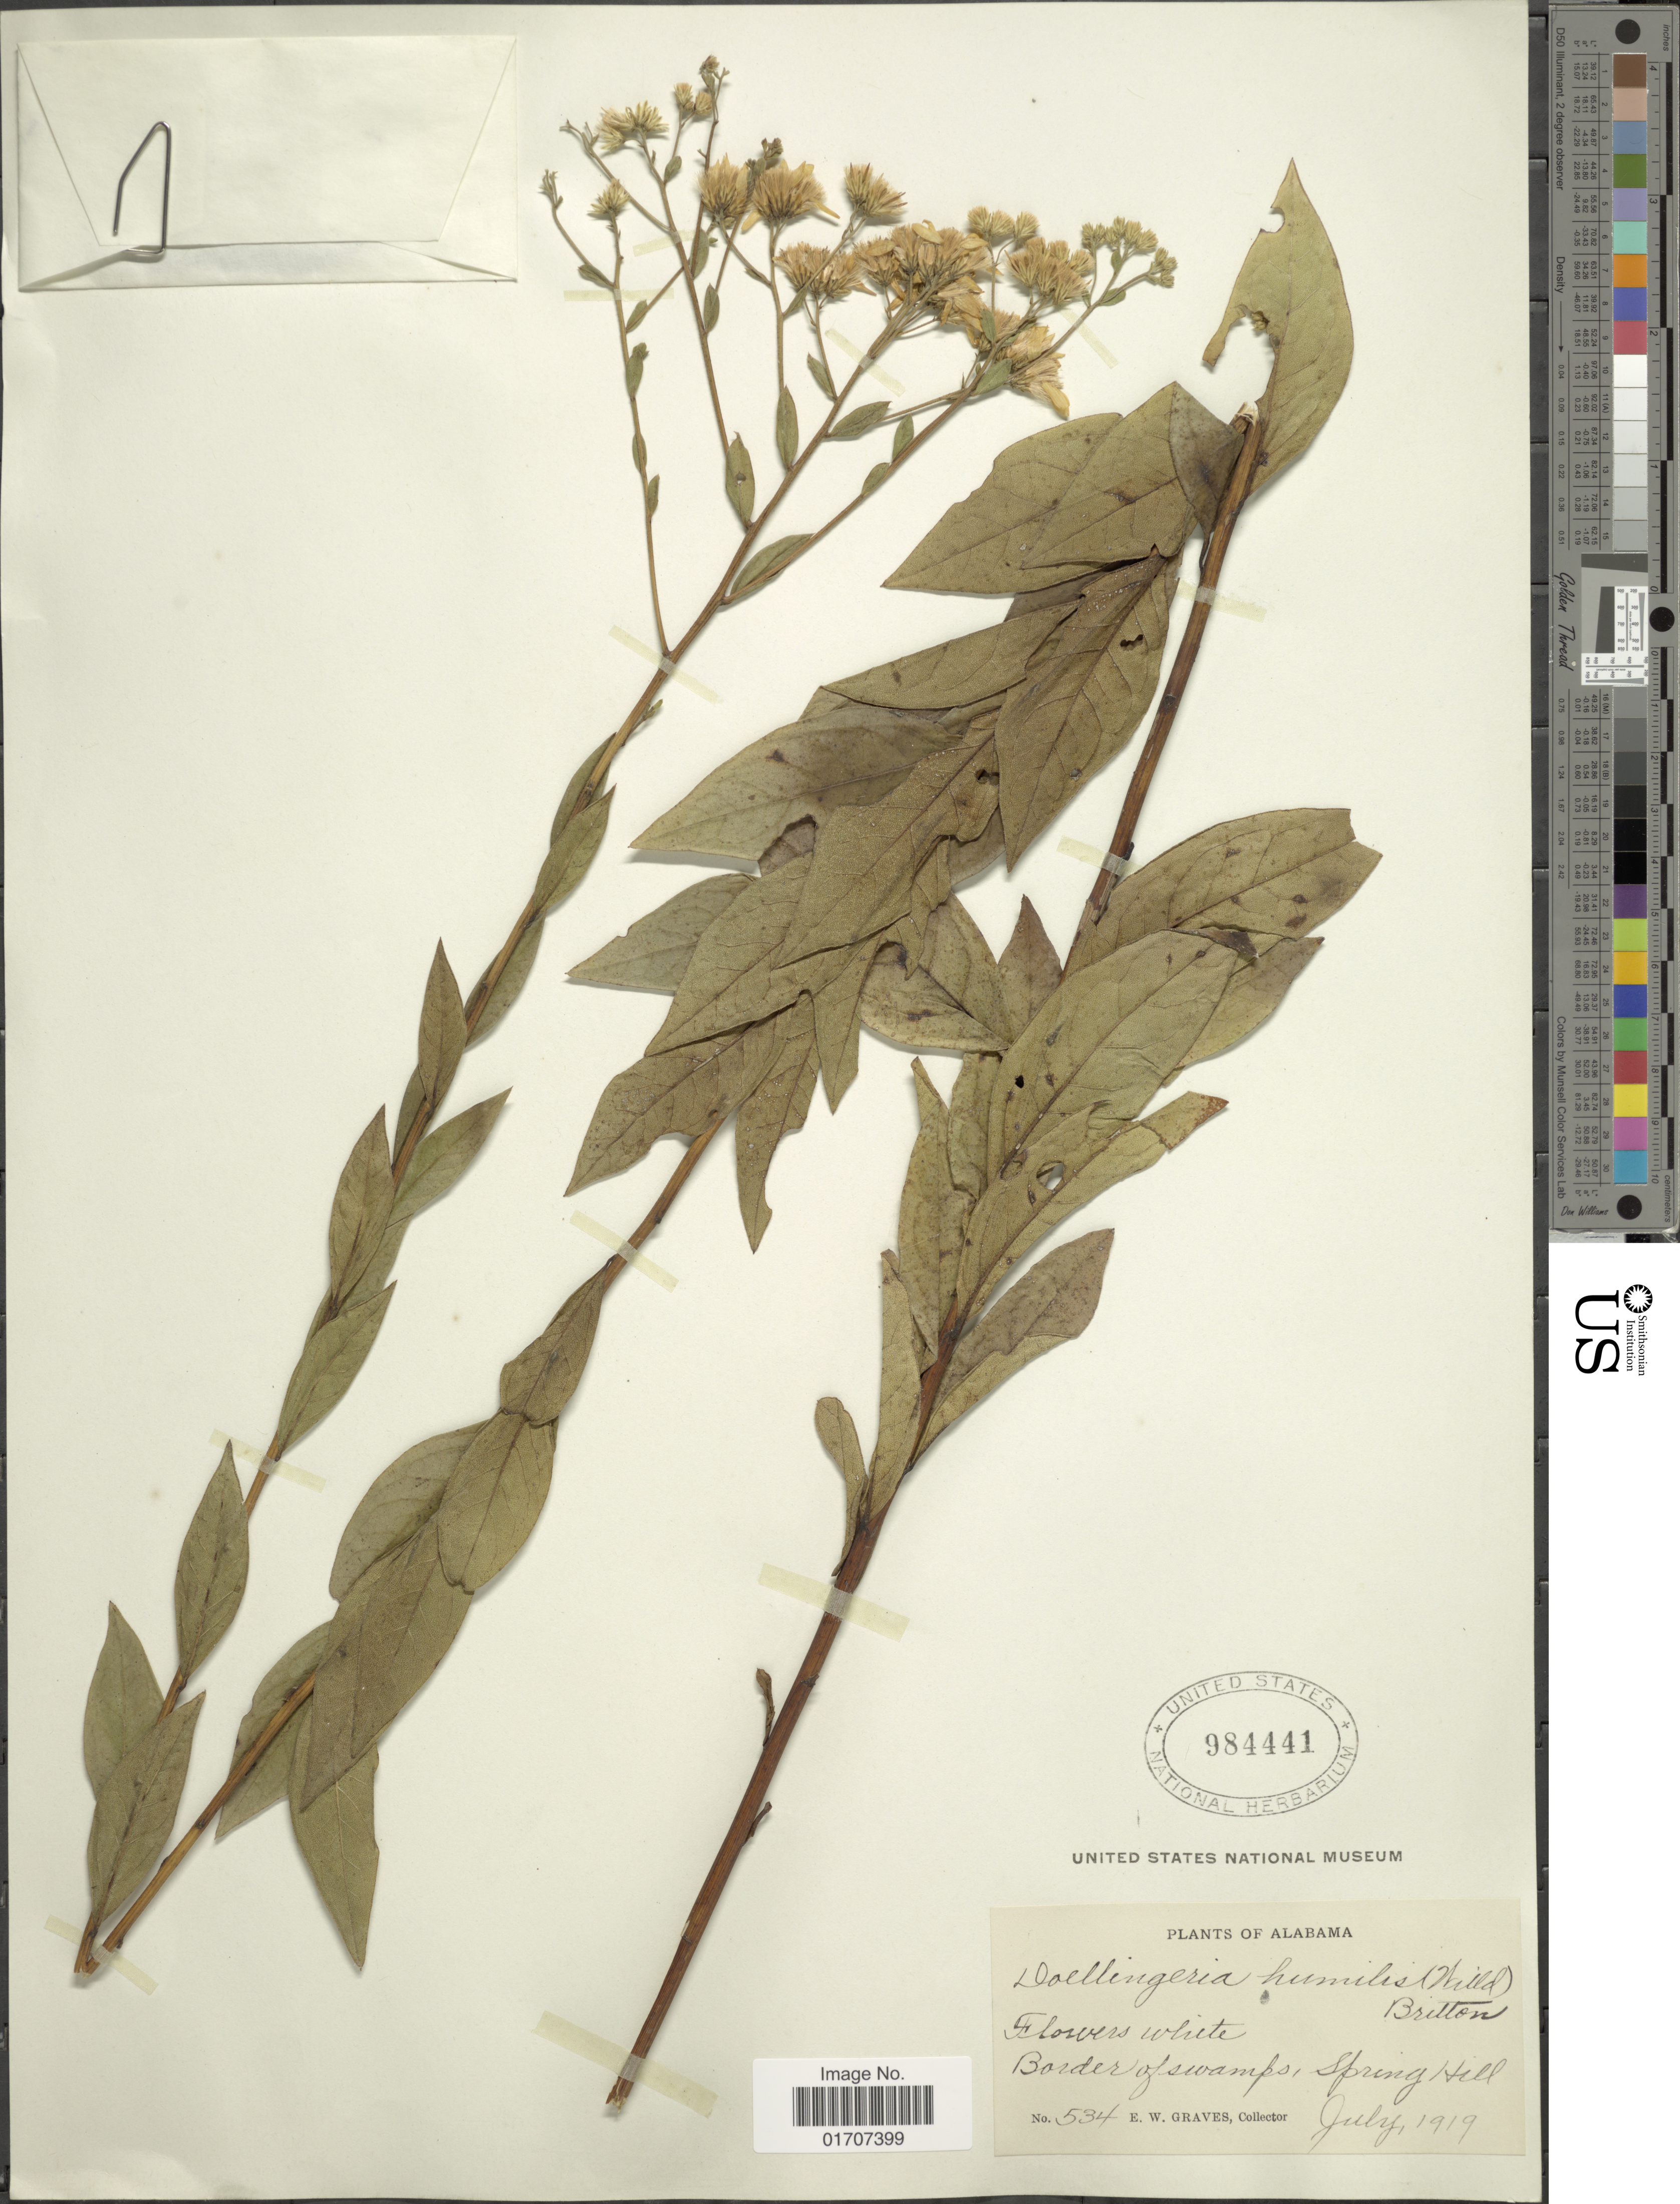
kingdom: Plantae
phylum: Tracheophyta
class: Magnoliopsida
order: Asterales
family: Asteraceae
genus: Doellingeria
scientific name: Doellingeria sericocarpoides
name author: Small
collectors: E. Graves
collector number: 534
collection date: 1919-07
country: United States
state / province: Alabama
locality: Border of swamps, Spring Hill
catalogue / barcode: US 984441